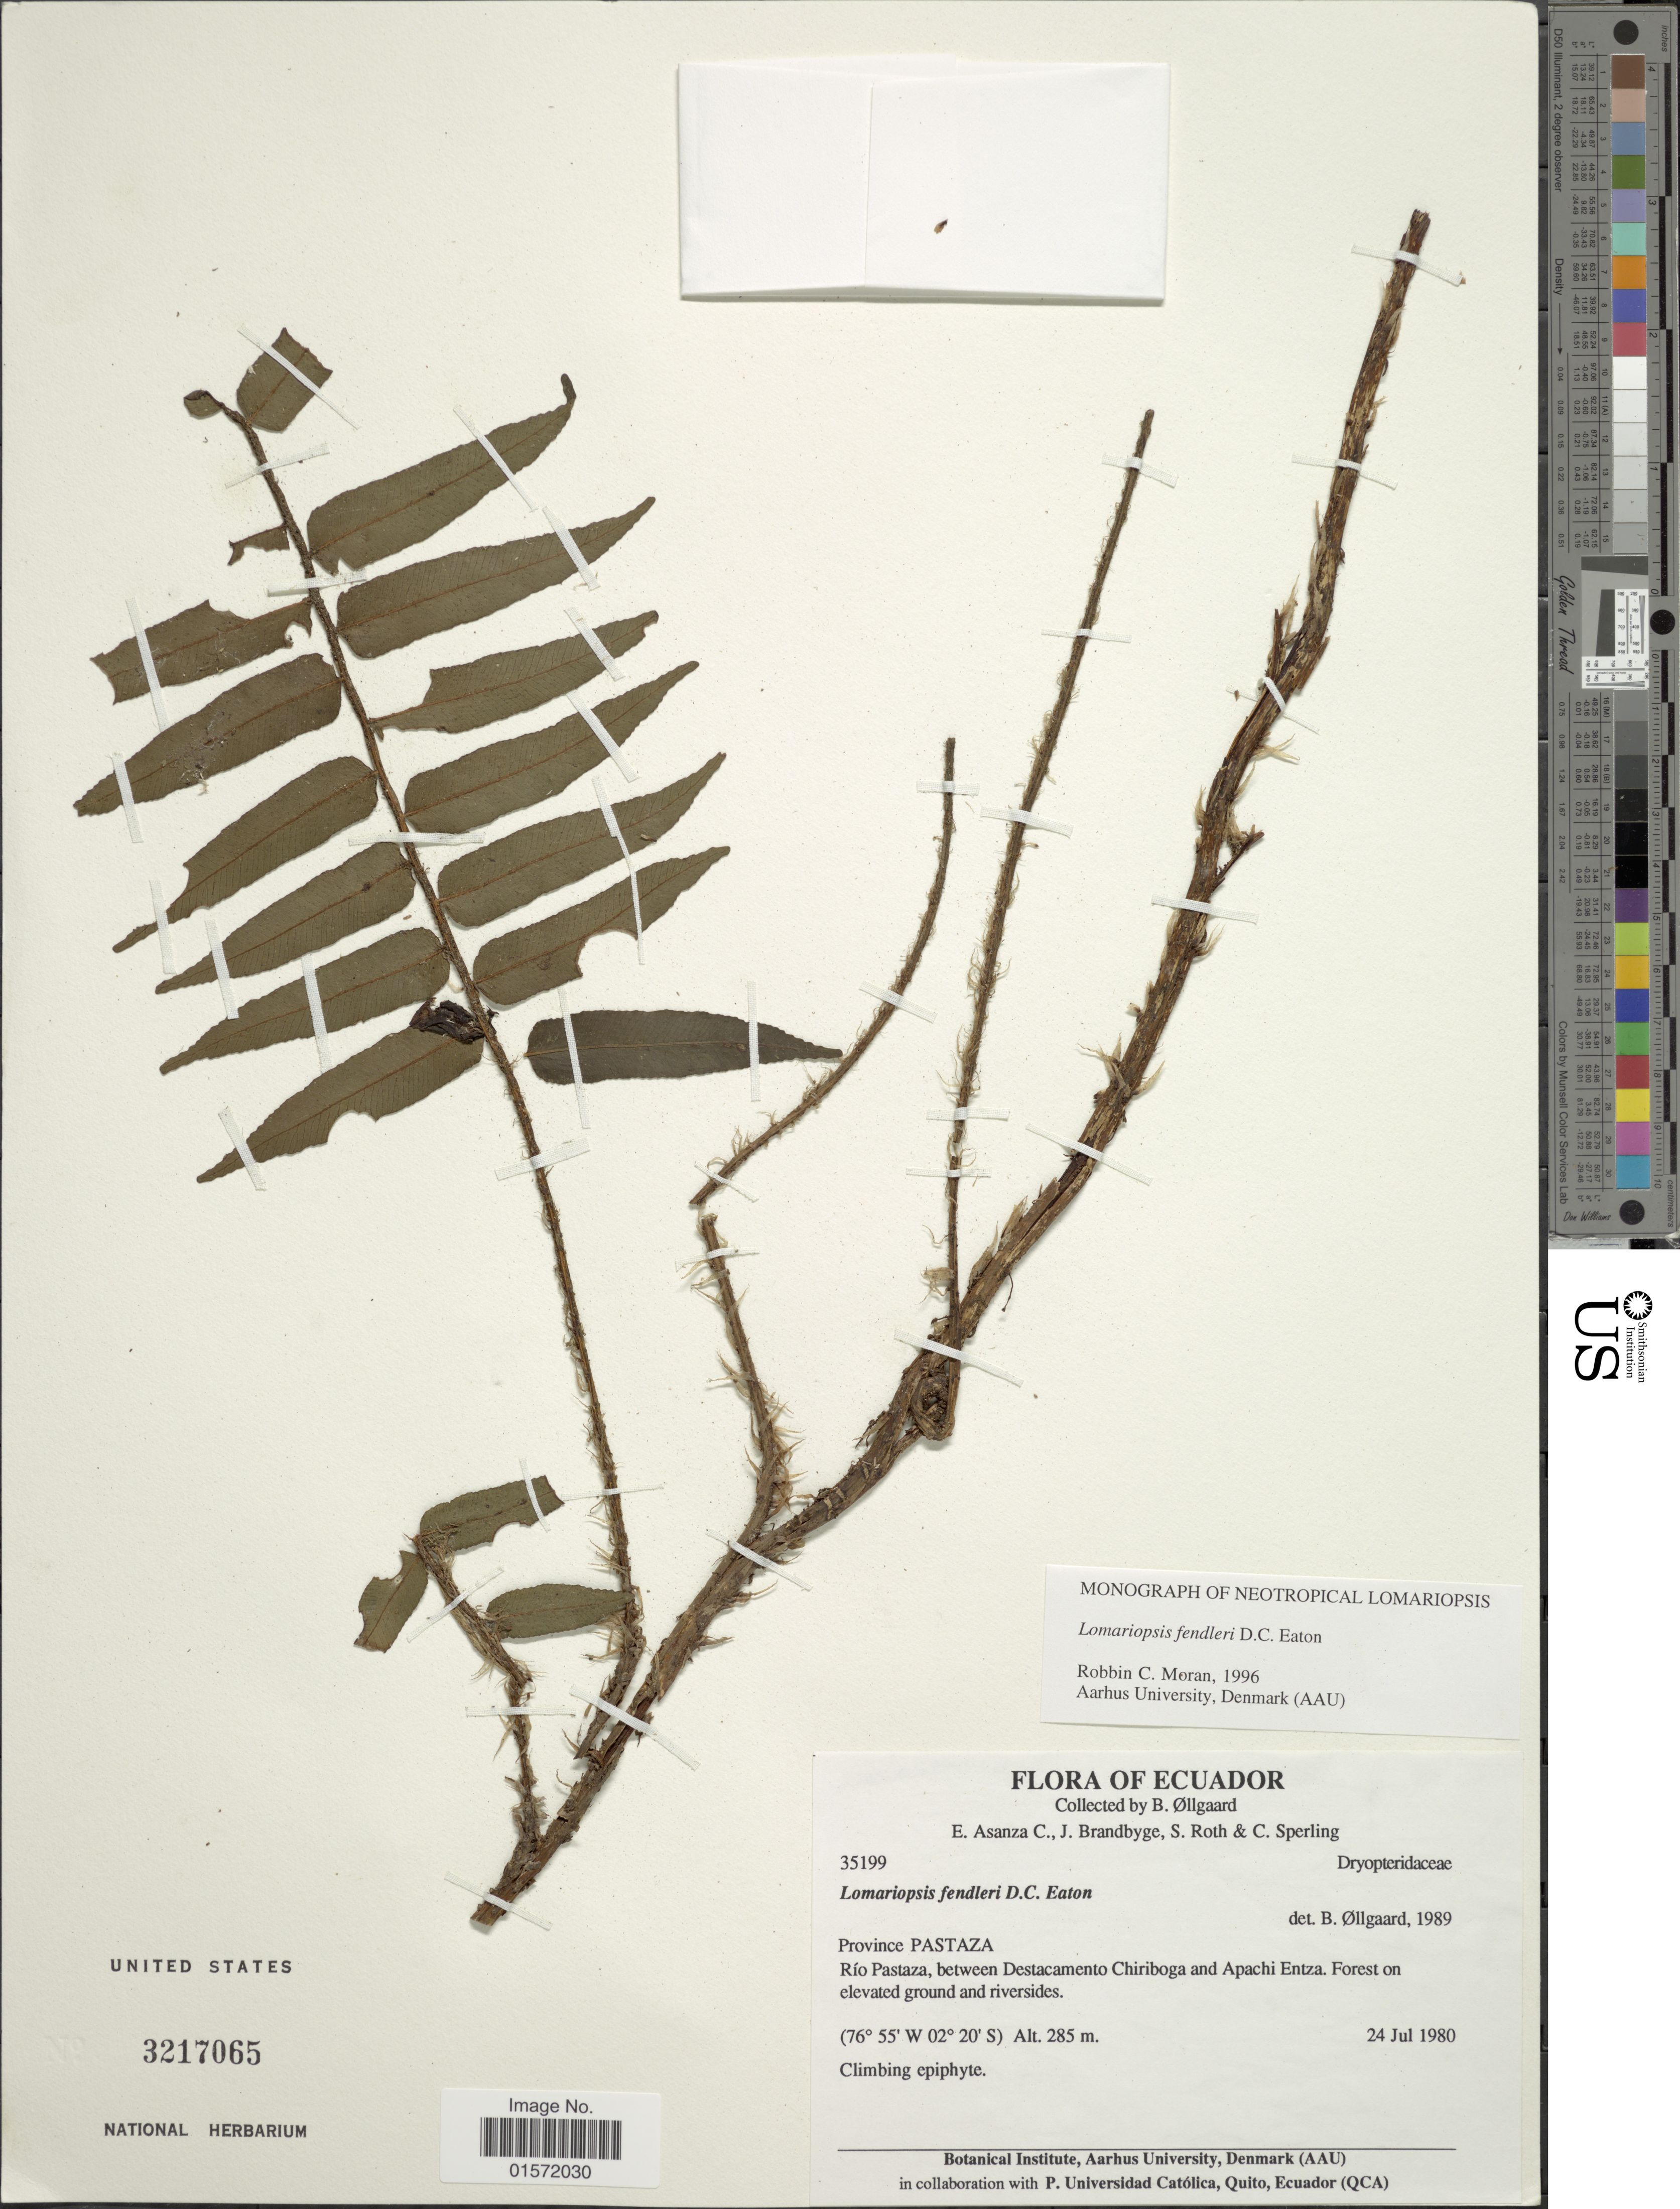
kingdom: Plantae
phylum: Tracheophyta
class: Polypodiopsida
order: Polypodiales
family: Lomariopsidaceae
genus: Lomariopsis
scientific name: Lomariopsis fendleri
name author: D.C. Eaton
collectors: B. Øllgaard, E. Asanza, J. Brandbyge, S. Roth & C. Sperling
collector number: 35199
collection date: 1980-07-24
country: Ecuador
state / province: Pastaza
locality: Río Pastaza, between Destacamento Chiriboga and Apachi Entza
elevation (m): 285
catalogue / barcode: US 3217065